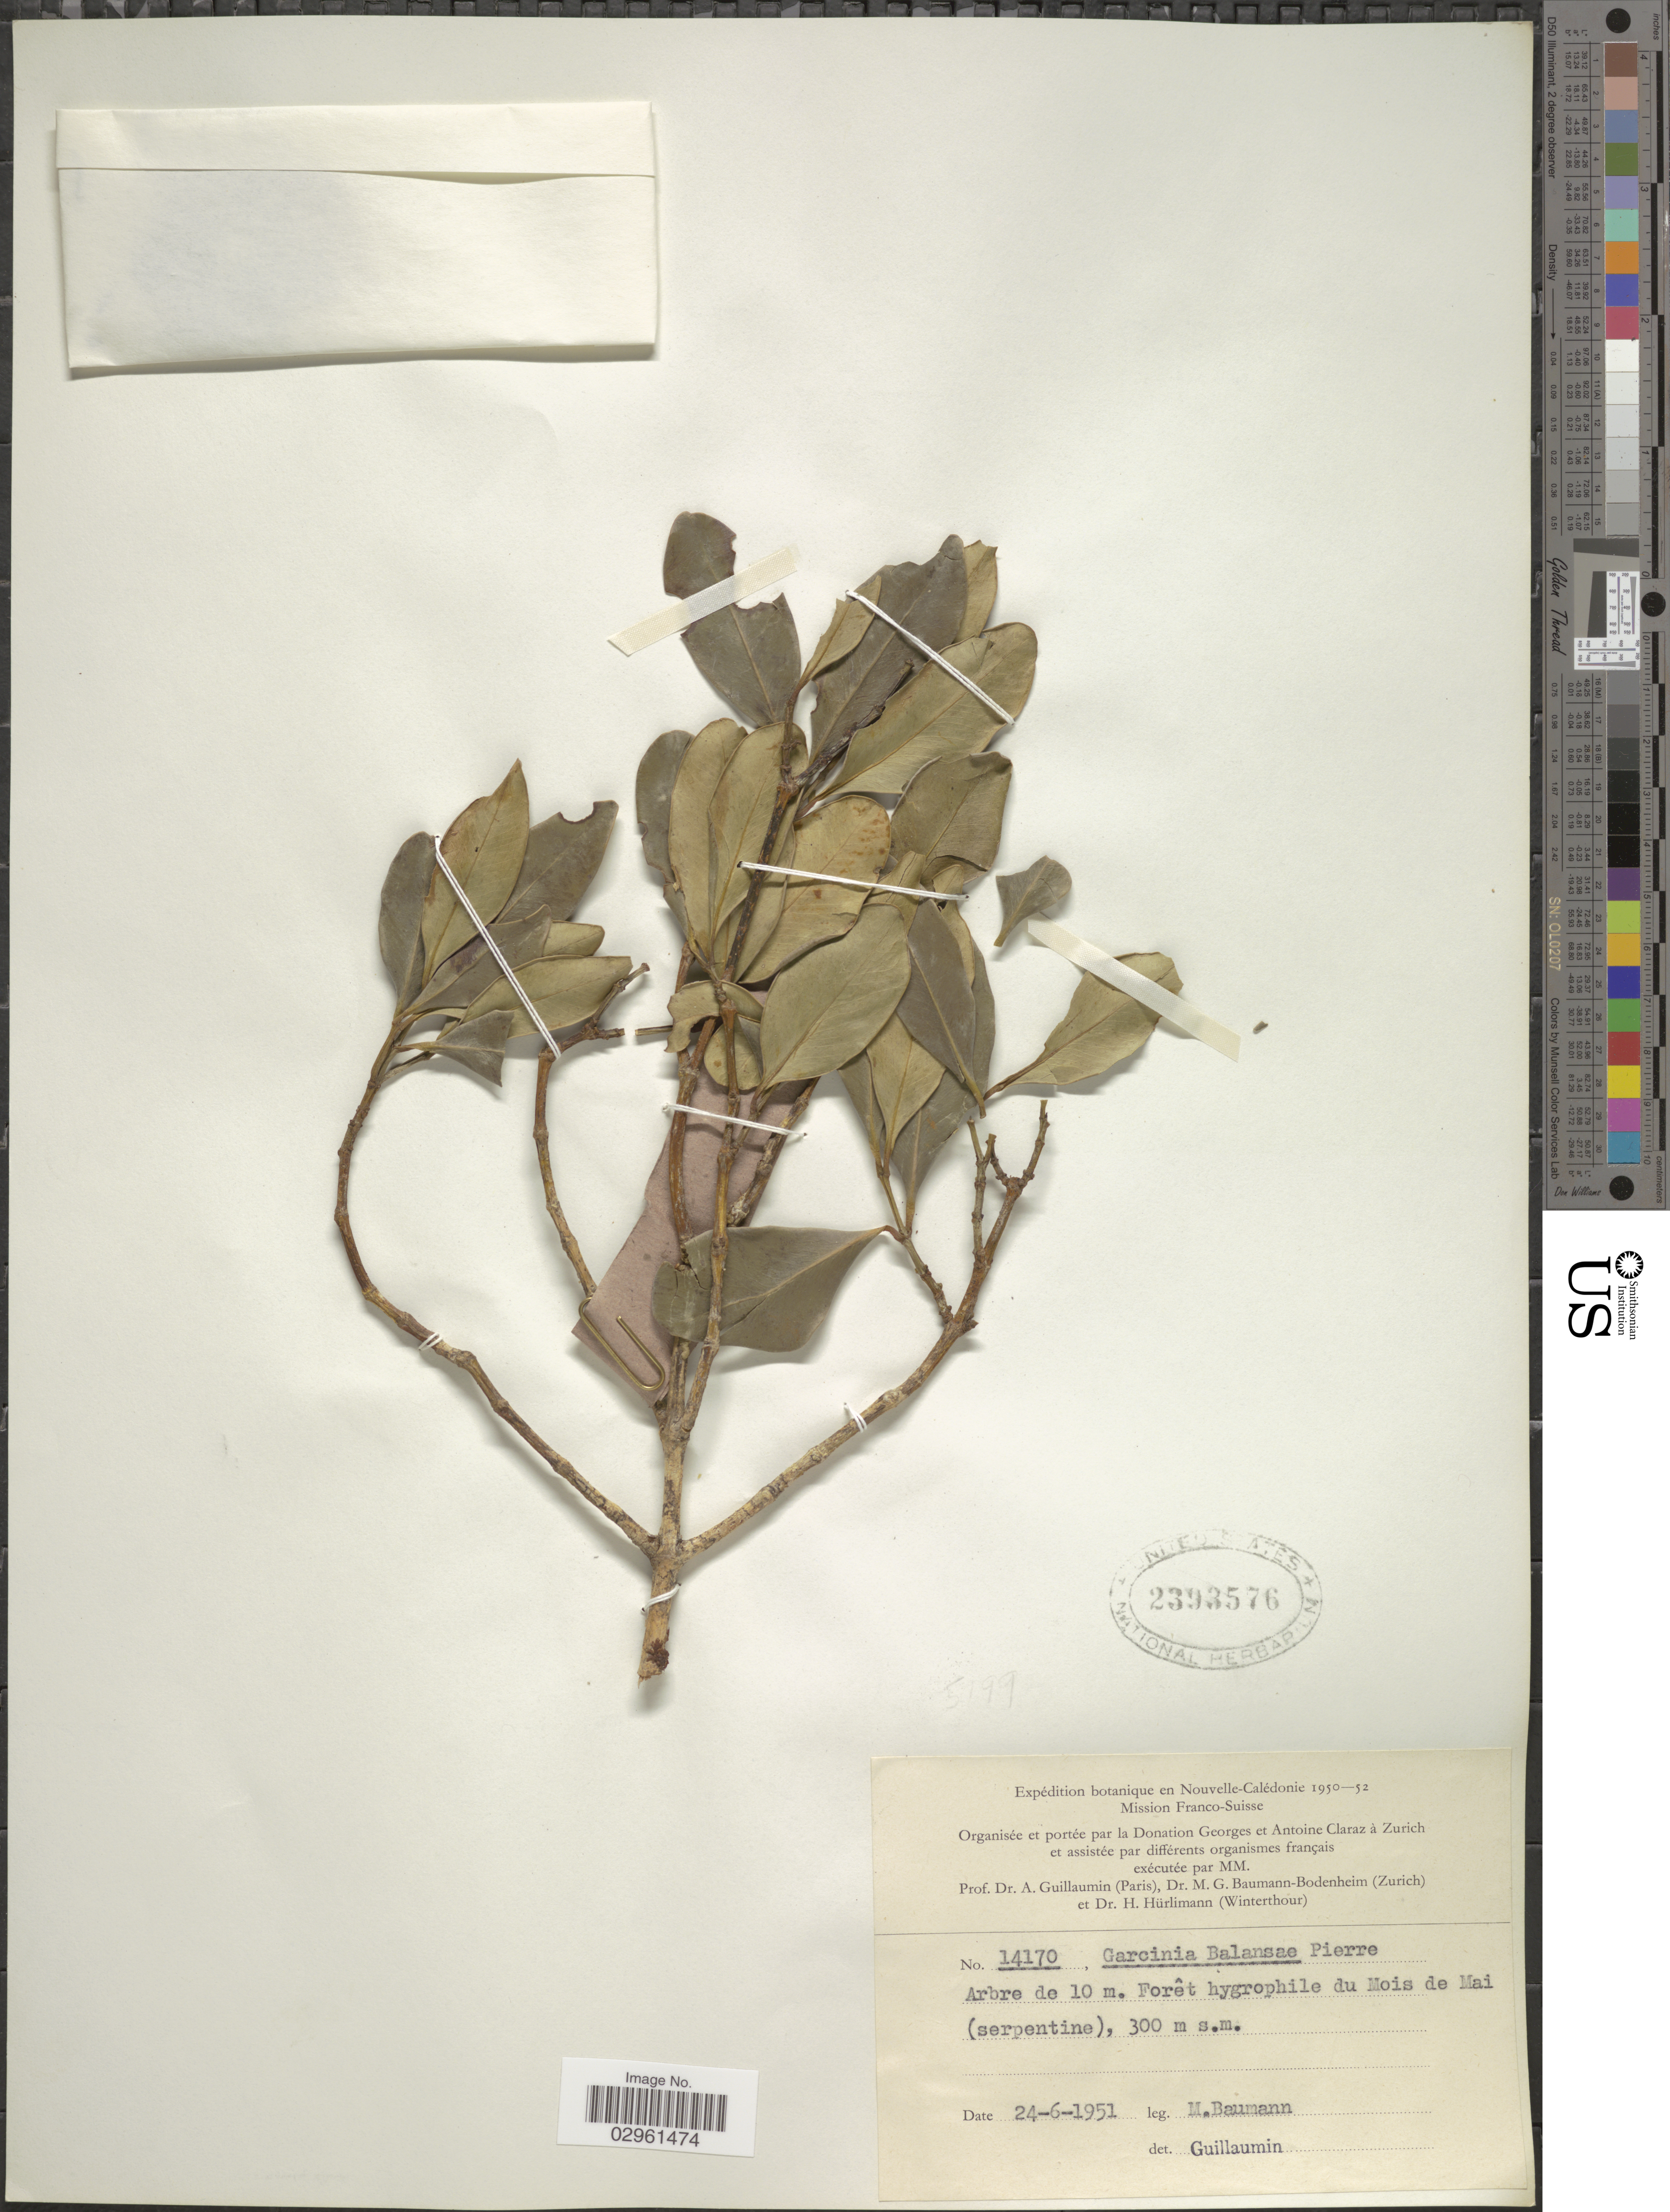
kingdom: Plantae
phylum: Tracheophyta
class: Magnoliopsida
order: Malpighiales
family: Clusiaceae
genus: Garcinia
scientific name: Garcinia balansae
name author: Pierre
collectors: M. Baumann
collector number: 14170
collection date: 1951-06-24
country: New Caledonia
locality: Nouvelle-Calédonie, Mois de Mai (serpentine).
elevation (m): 300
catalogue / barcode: US 2393576